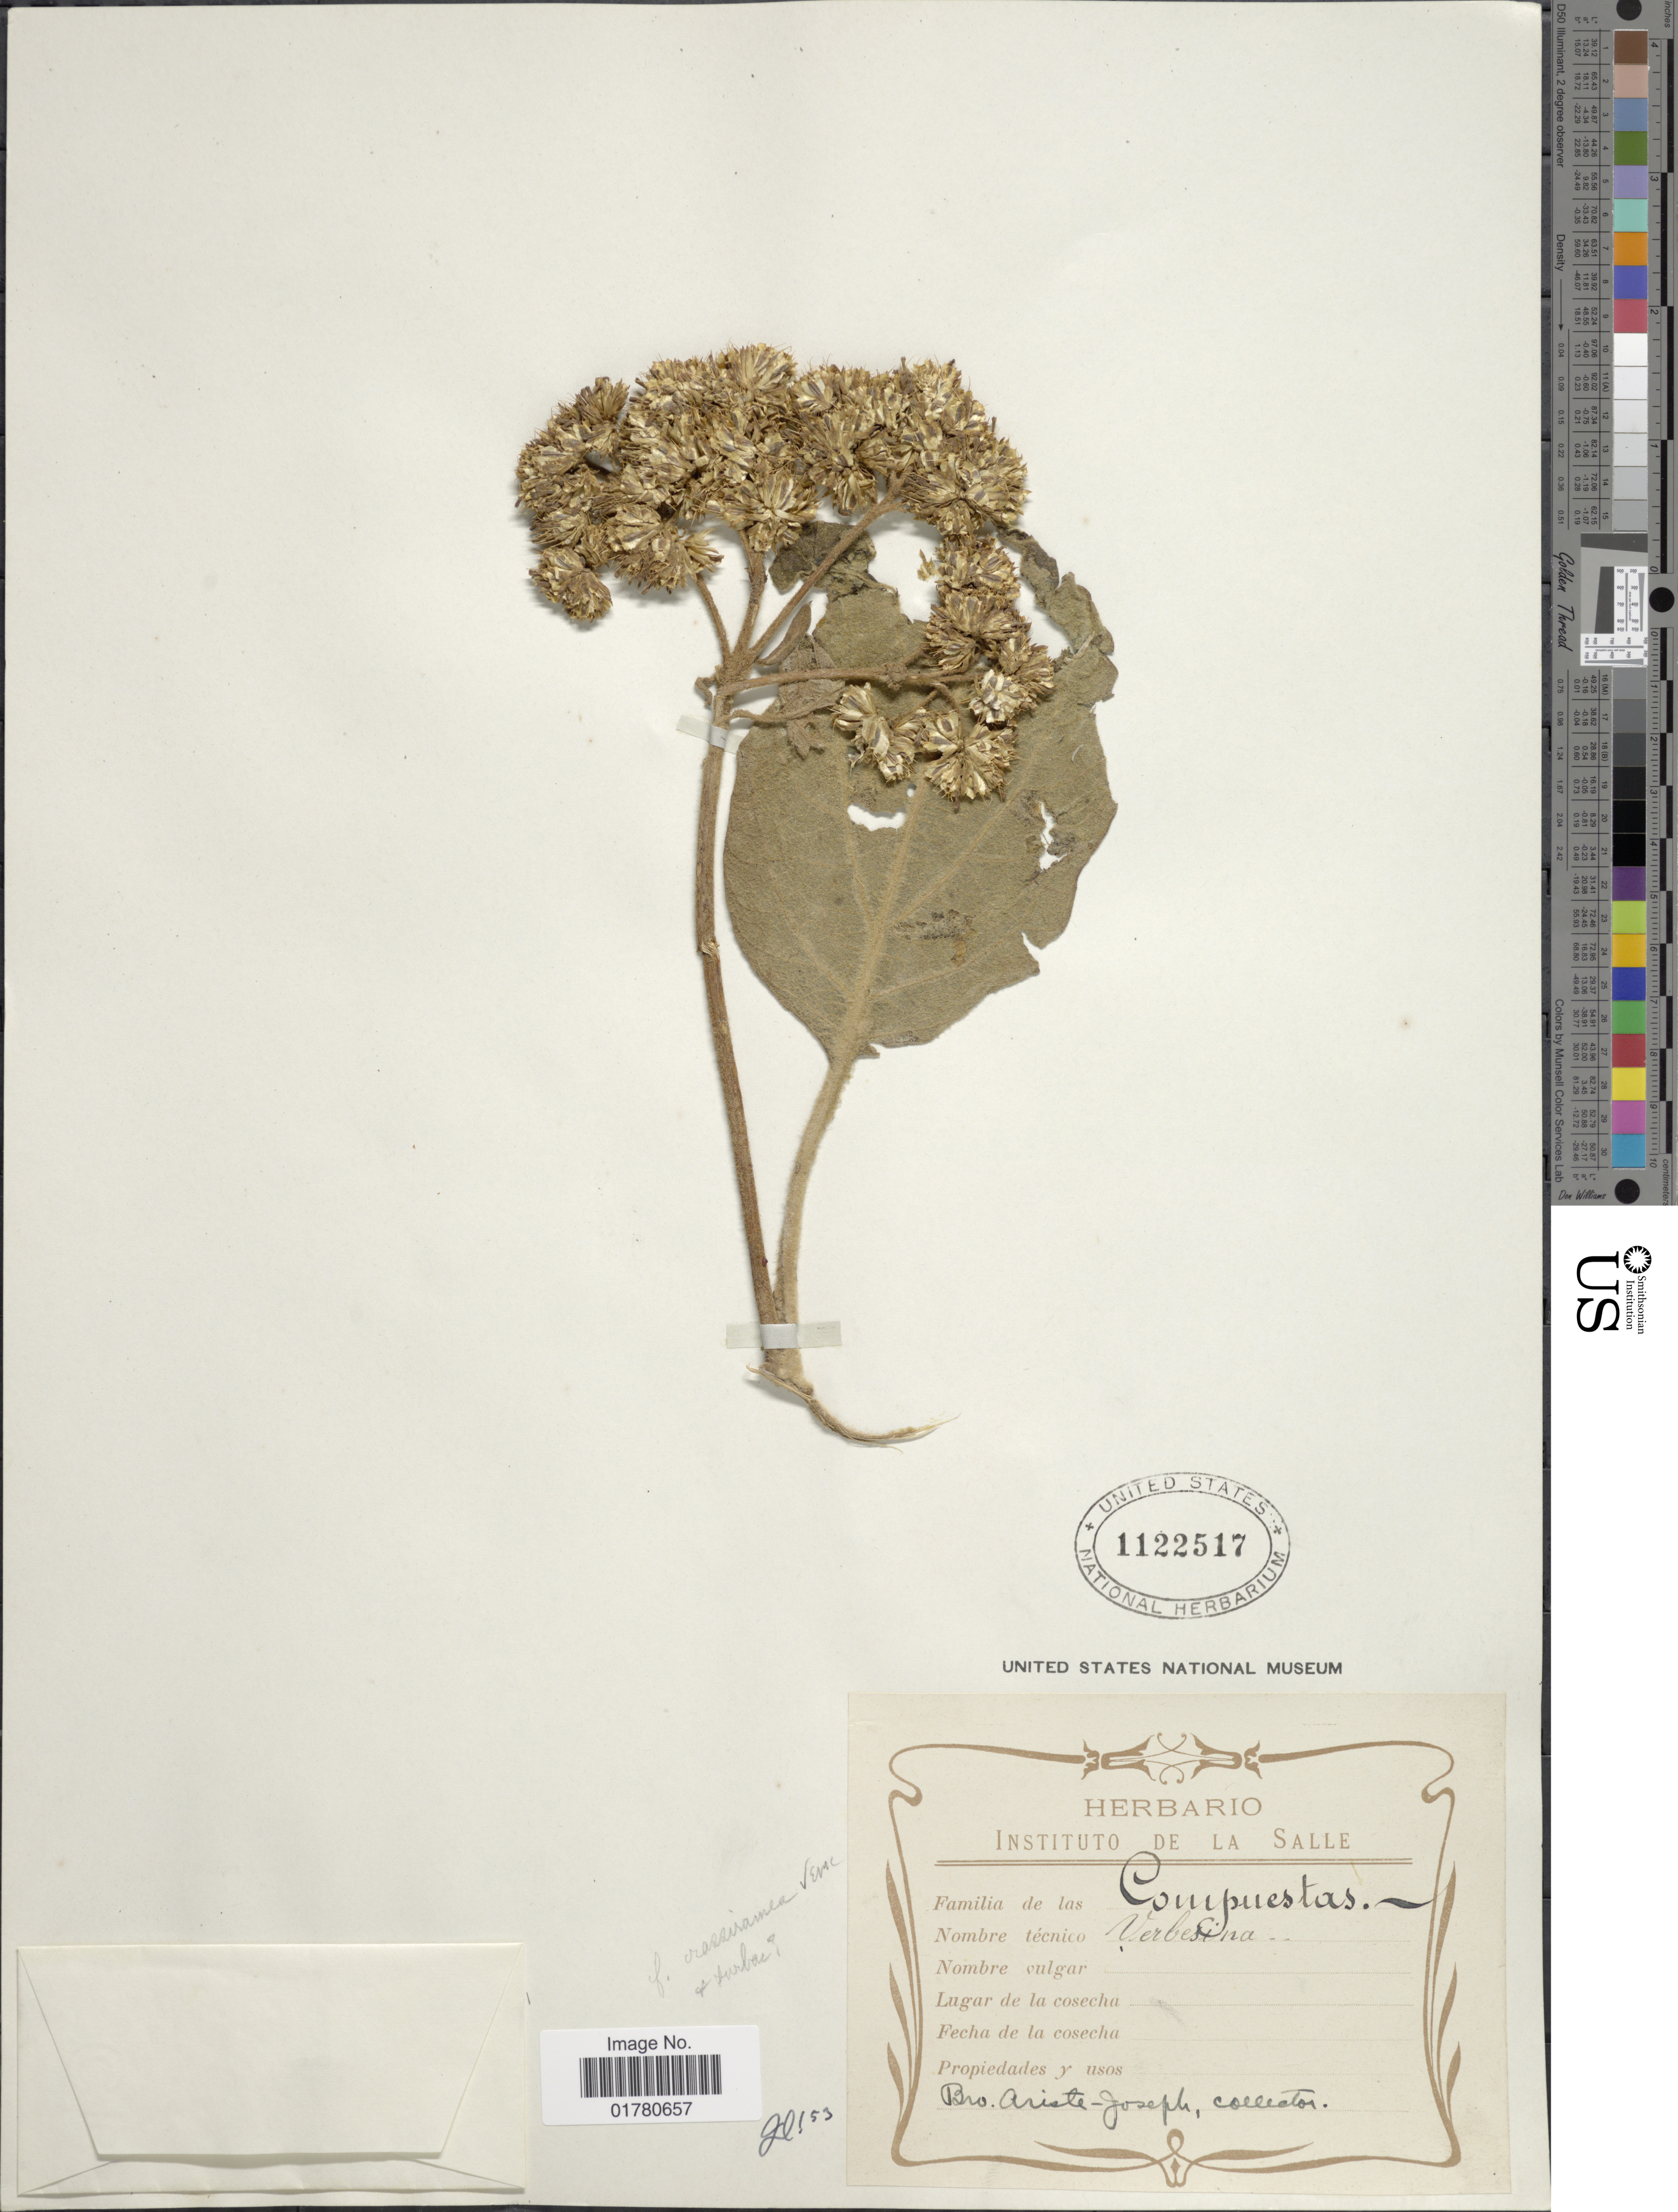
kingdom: Plantae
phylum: Tracheophyta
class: Magnoliopsida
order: Asterales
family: Asteraceae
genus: Verbesina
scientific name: Verbesina crassiramea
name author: S.F. Blake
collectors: Bro. Ariste-Joseph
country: Colombia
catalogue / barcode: US 1122517